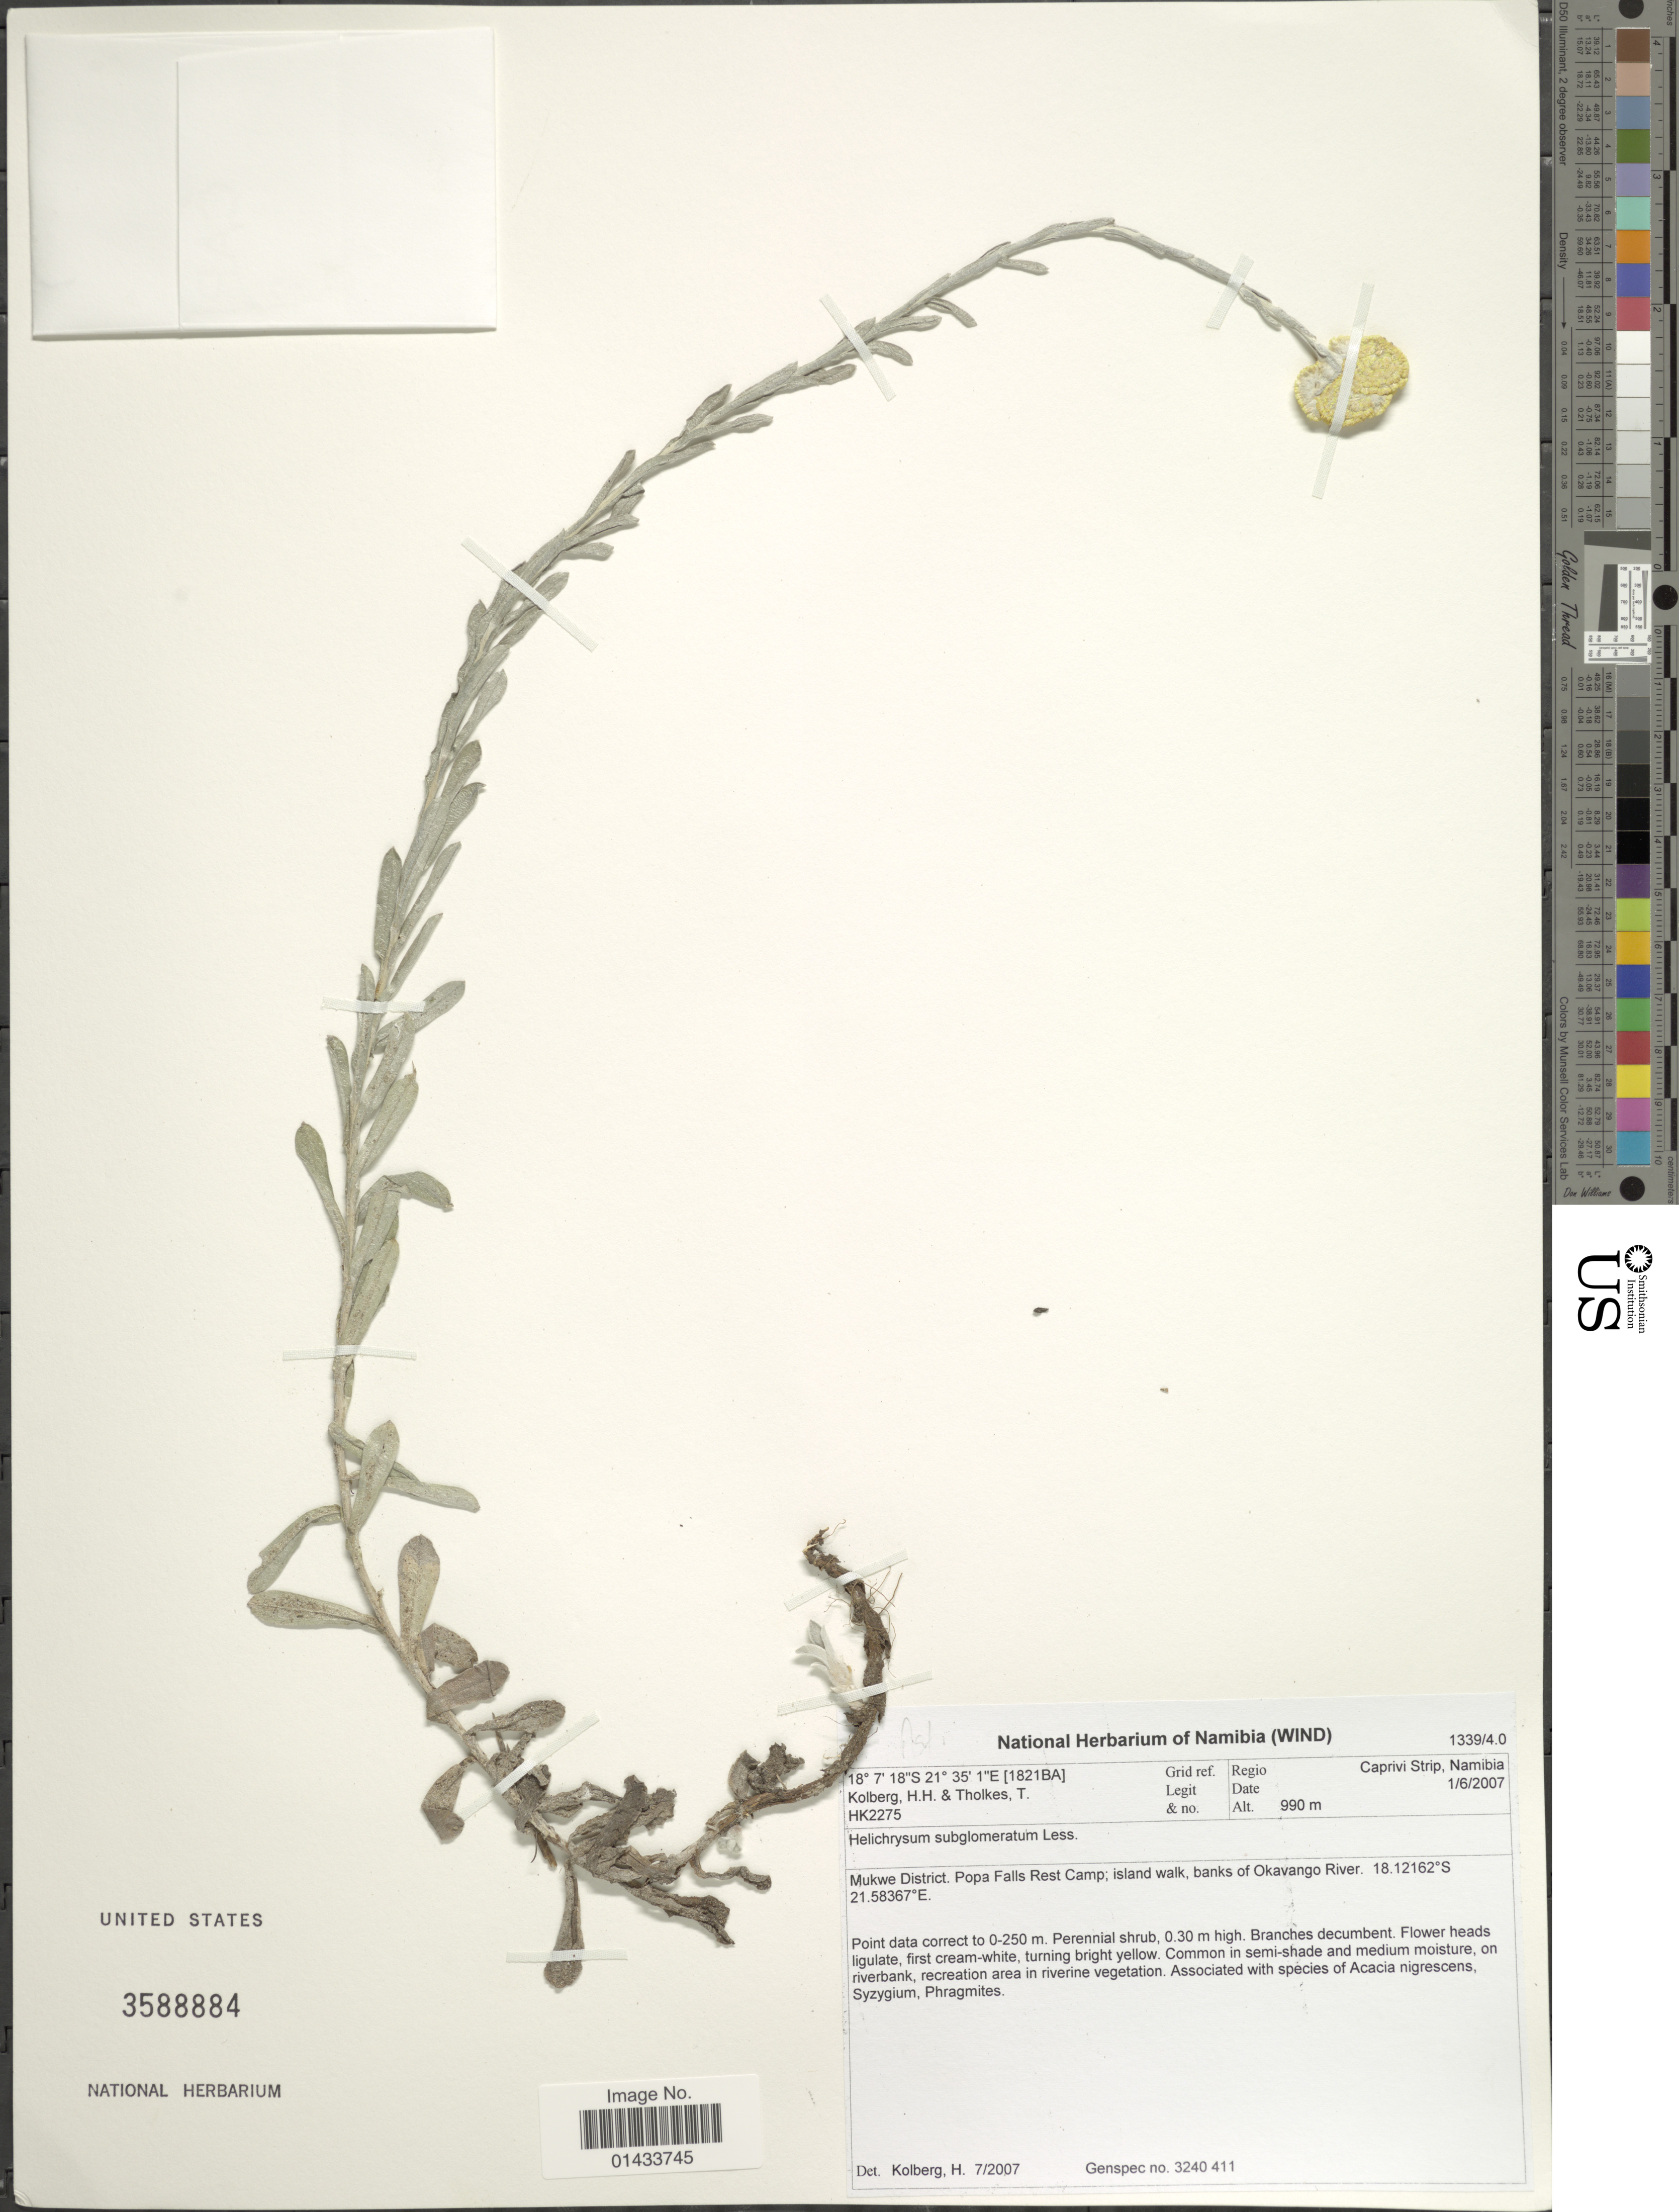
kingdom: Plantae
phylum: Tracheophyta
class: Magnoliopsida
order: Asterales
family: Asteraceae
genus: Helichrysum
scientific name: Helichrysum subglomeratum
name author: Less.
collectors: H. H. Kolberg & T. Tholkes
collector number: HK2275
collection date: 2007-06-01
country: Namibia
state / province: Caprivi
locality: Regio Caprivi Strip, Namibia, Grid ref. [1821BA], Mukwe District, Popa Falls Rest Camp; Island walk, banks of Okavango River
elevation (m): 990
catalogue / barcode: US 3588884